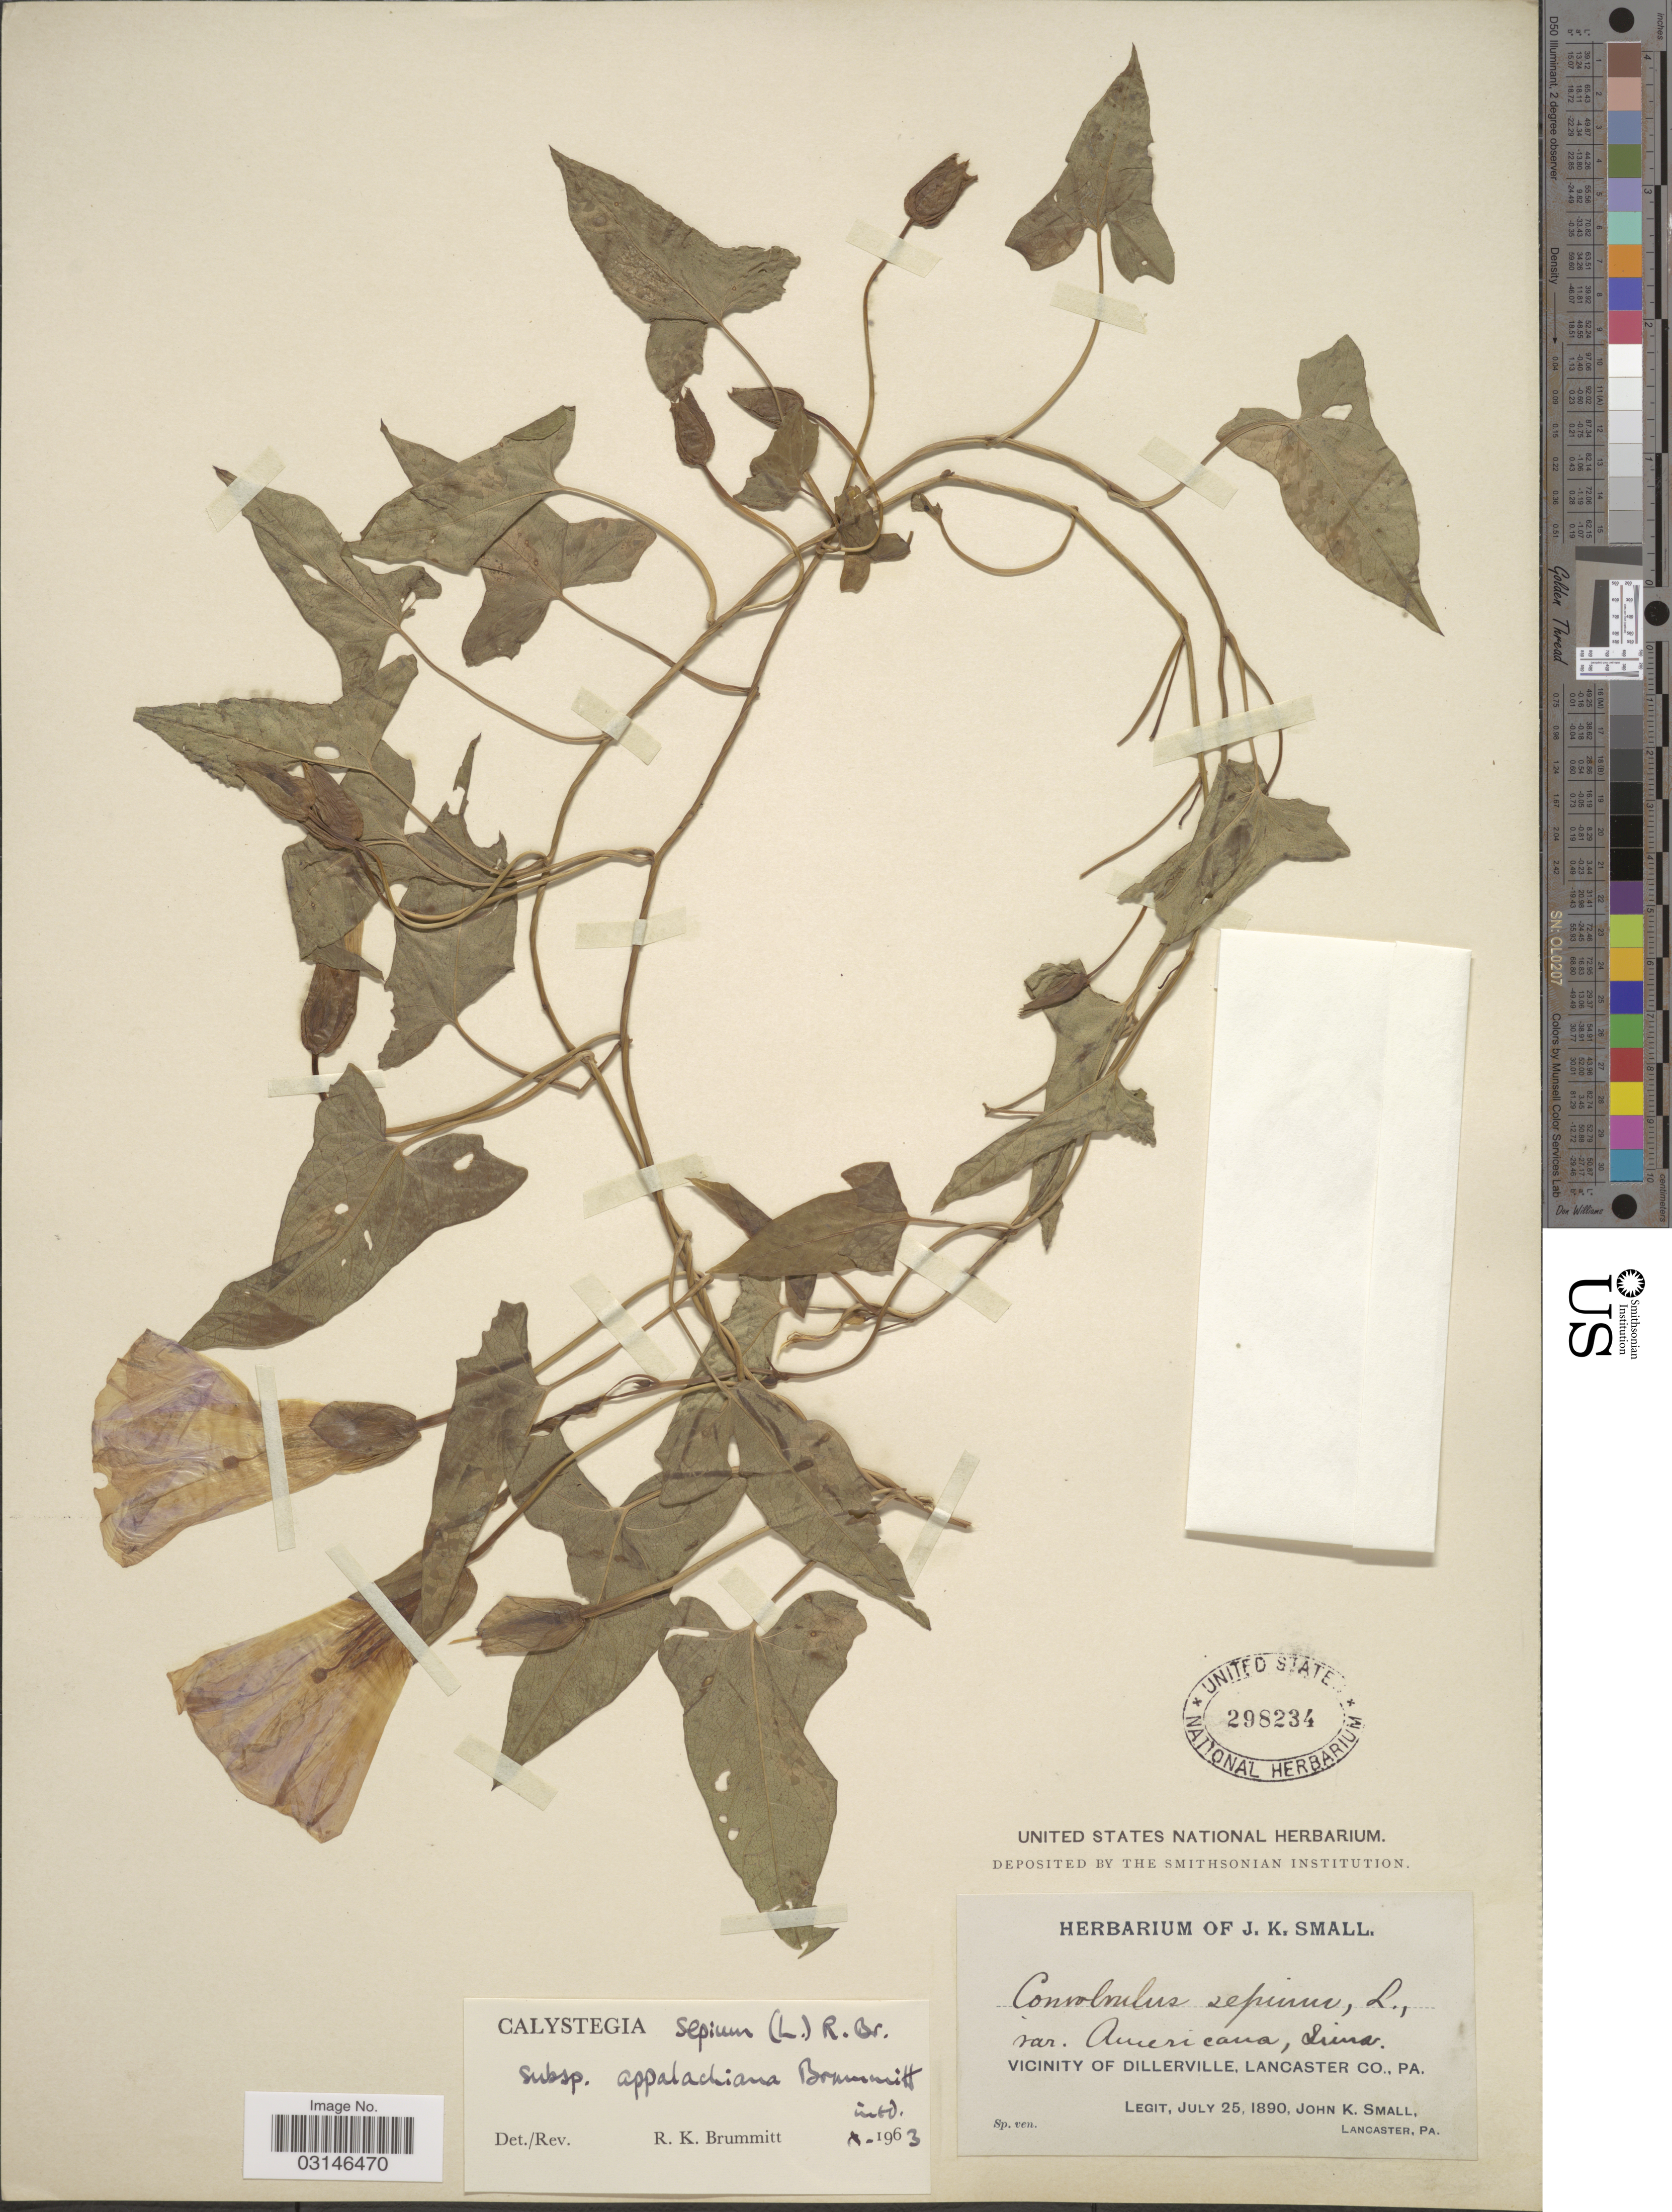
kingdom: Plantae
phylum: Tracheophyta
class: Magnoliopsida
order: Solanales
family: Convolvulaceae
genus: Calystegia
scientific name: Calystegia sepium subsp. appalachiana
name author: Brummitt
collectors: J. K. Small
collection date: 1890-07-25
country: United States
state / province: Pennsylvania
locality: Vicinity of Dillerville, Lancaster Co., Pa.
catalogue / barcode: US 298234